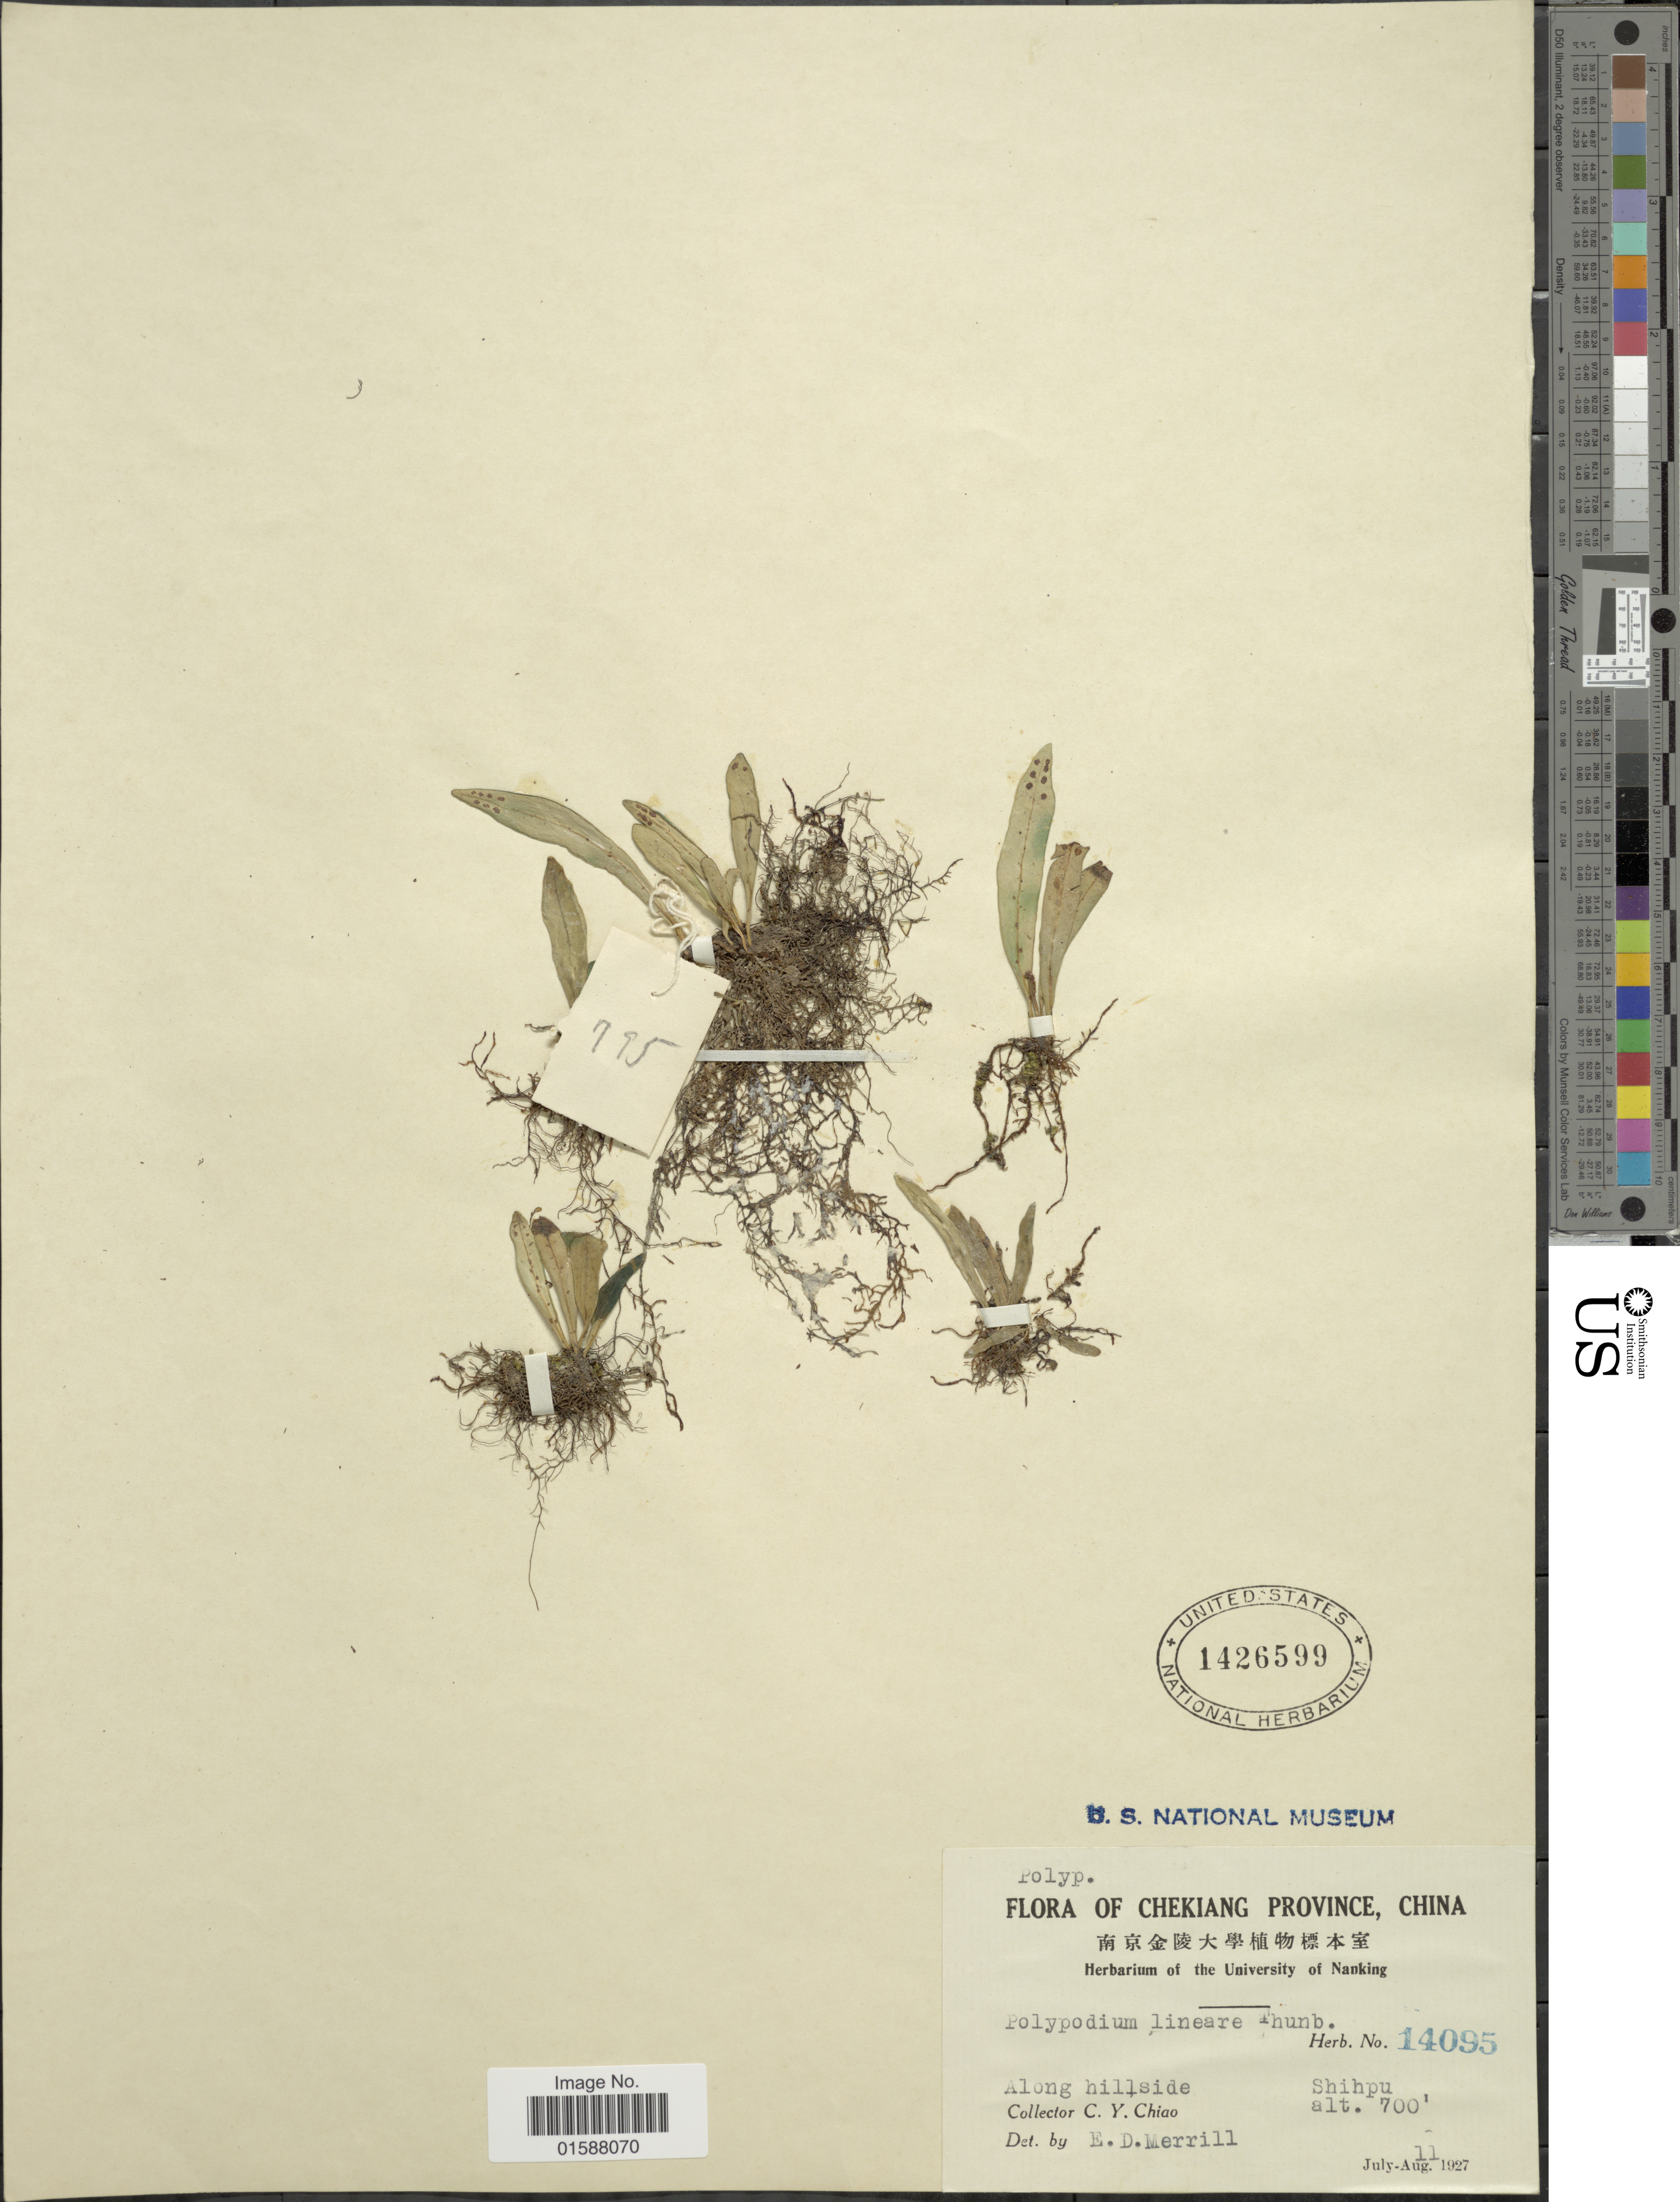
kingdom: Plantae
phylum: Tracheophyta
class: Polypodiopsida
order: Polypodiales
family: Polypodiaceae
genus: Lepisorus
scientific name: Lepisorus thunbergianus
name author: (Kaulf.) Ching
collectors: C. Chaio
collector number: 14095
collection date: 1927-07/1927-08-11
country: China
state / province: Zhejiang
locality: Chekiang Province. Shihpu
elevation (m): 213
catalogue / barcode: US 1426599